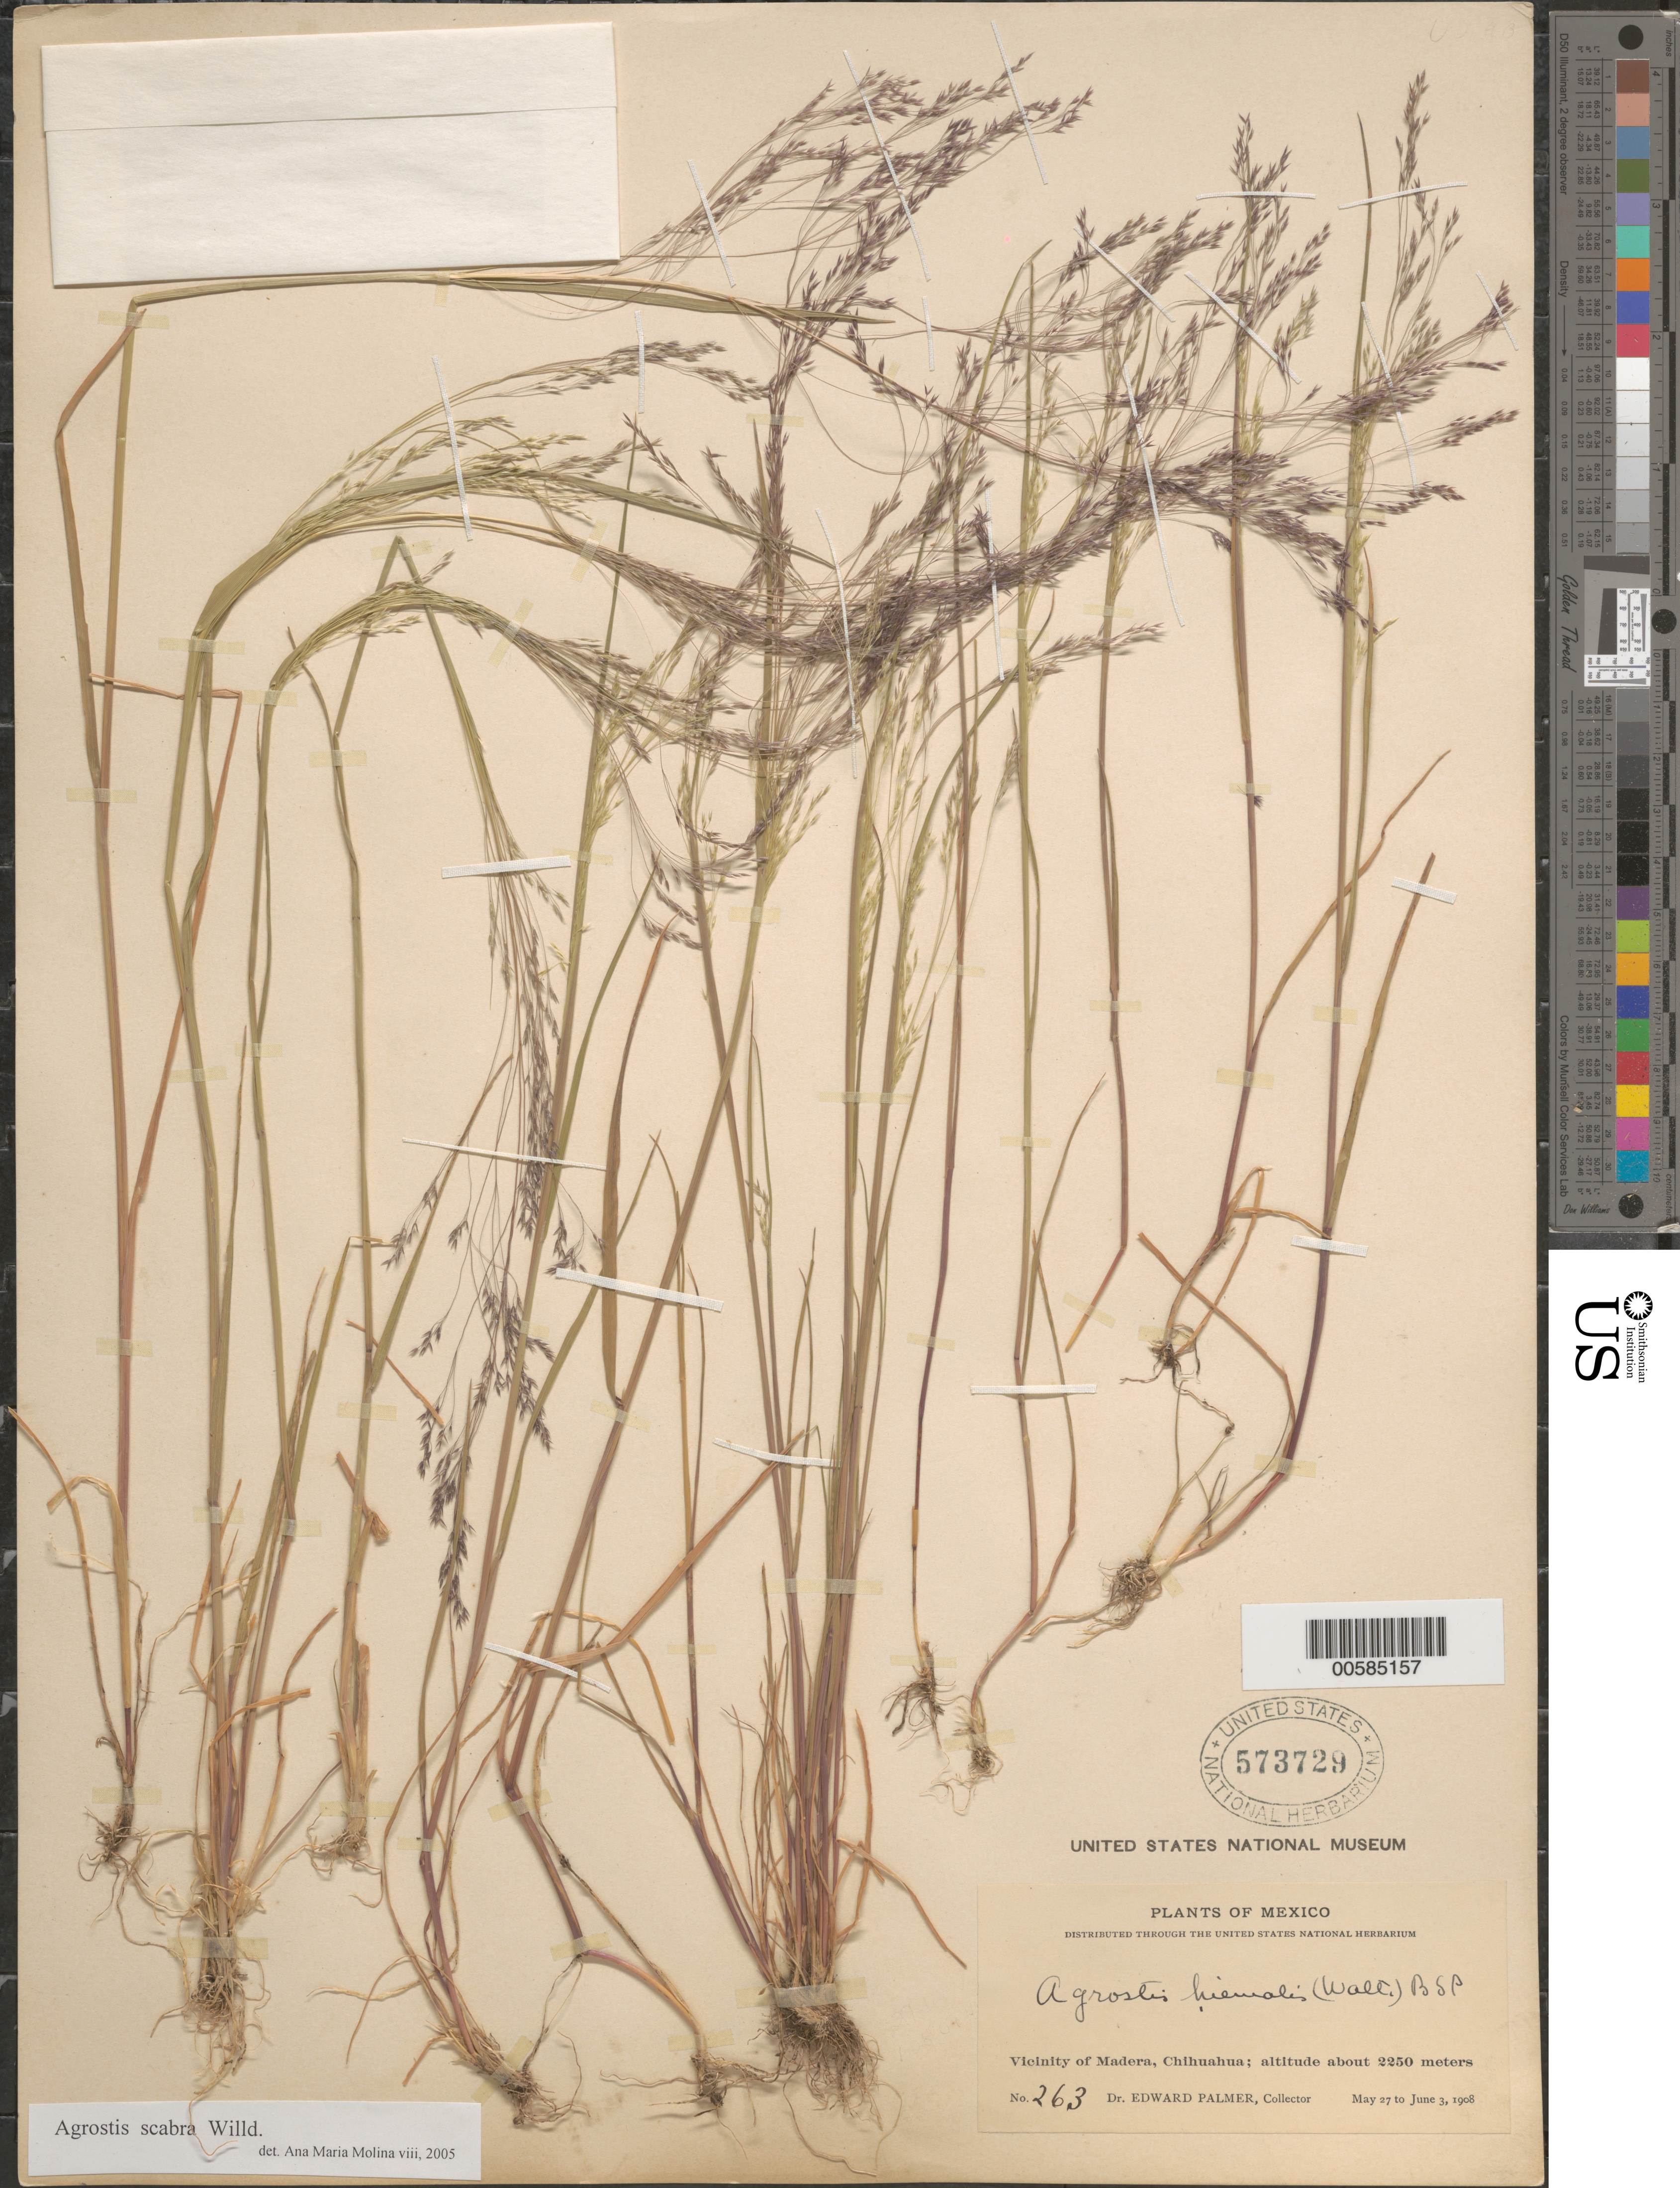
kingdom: Plantae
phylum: Tracheophyta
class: Liliopsida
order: Poales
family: Poaceae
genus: Agrostis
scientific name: Agrostis hiemalis (Walter) Britton et al., orth. var.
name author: (Walter) Britton et al.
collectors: E. Palmer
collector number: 263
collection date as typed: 27 May 1908 to 3 Jun 1908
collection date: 1908-05-27/1908-06-03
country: Mexico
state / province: Chihuahua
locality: Vicinity of Madera.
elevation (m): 2250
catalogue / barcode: US 573729